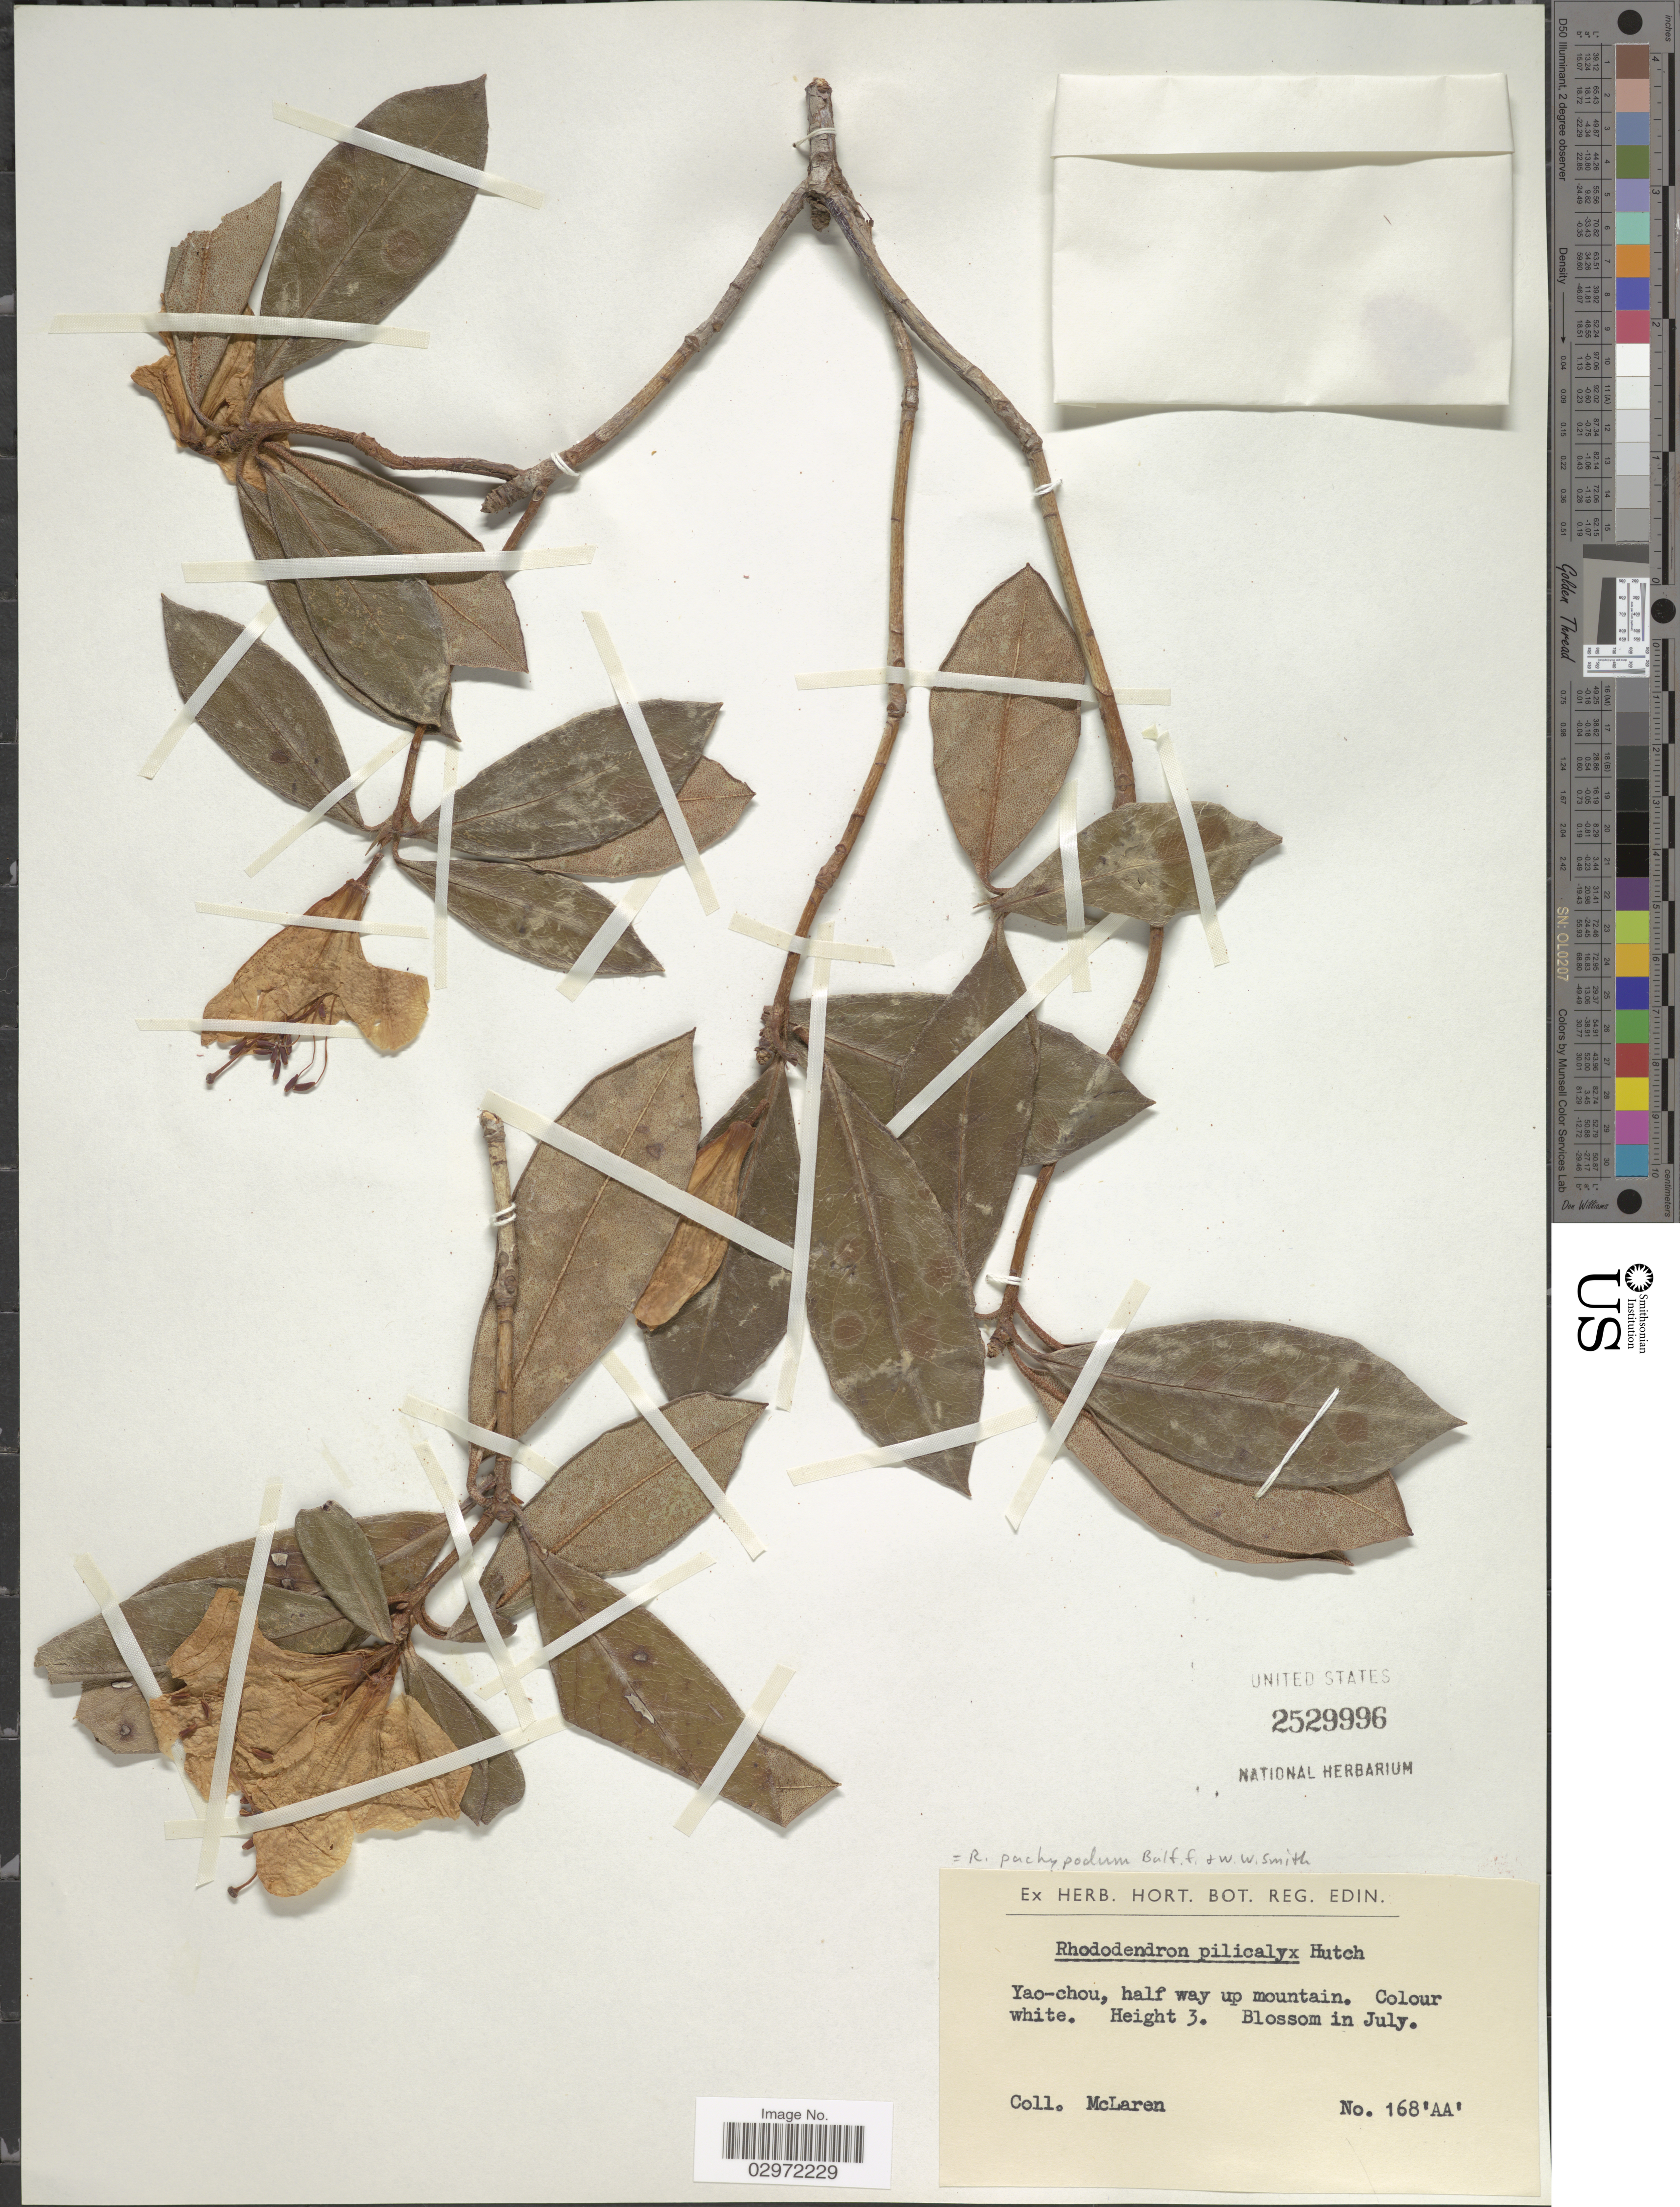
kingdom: Plantae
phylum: Tracheophyta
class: Magnoliopsida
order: Ericales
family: Ericaceae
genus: Rhododendron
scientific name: Rhododendron pachypodum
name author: Balf. f. & W.W. Sm.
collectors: McLaren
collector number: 168'AA'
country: China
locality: Yao-chou, half way up mountain.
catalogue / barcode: US 2529996